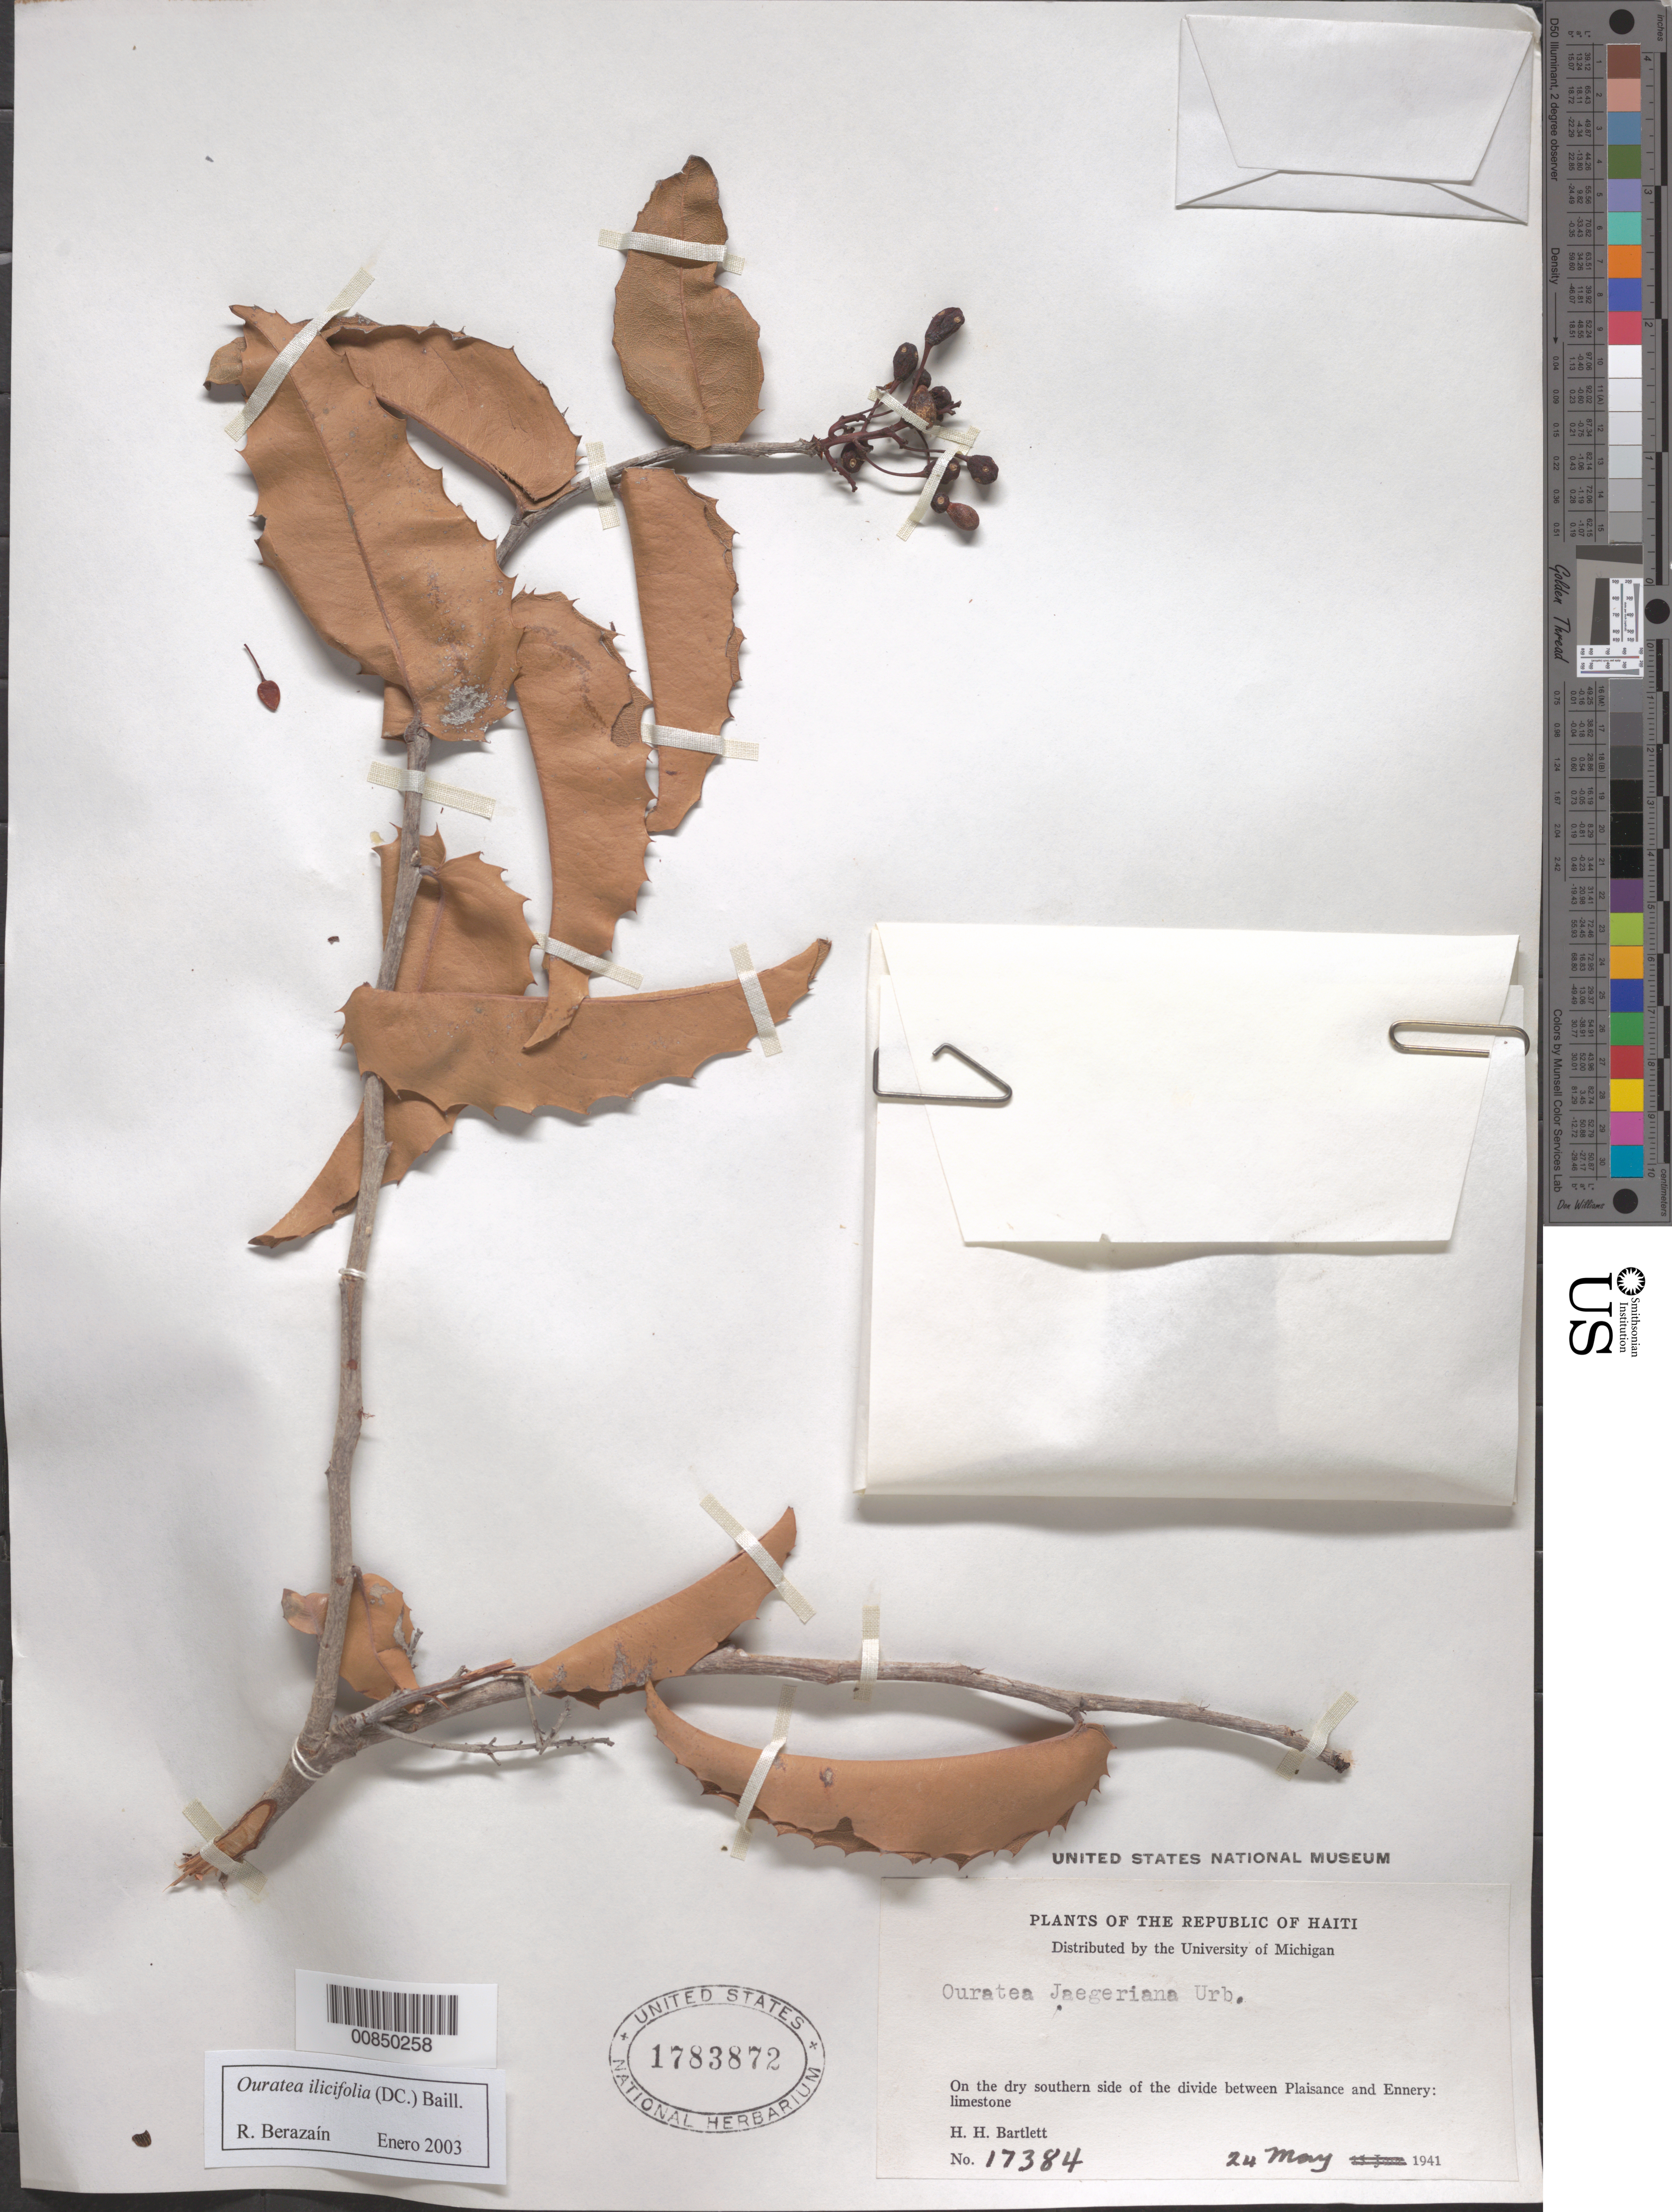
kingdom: Plantae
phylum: Tracheophyta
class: Magnoliopsida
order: Malpighiales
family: Ochnaceae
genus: Ouratea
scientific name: Ouratea ilicifolia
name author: (DC.) Baill.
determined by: Berazaín, R.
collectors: H. H. Bartlett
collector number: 17384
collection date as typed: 24 May 1941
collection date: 1941-05-24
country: Haiti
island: Hispaniola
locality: On the dry southern side of the divide between Plaisance and Ennery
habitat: On limestone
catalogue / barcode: US 1783872